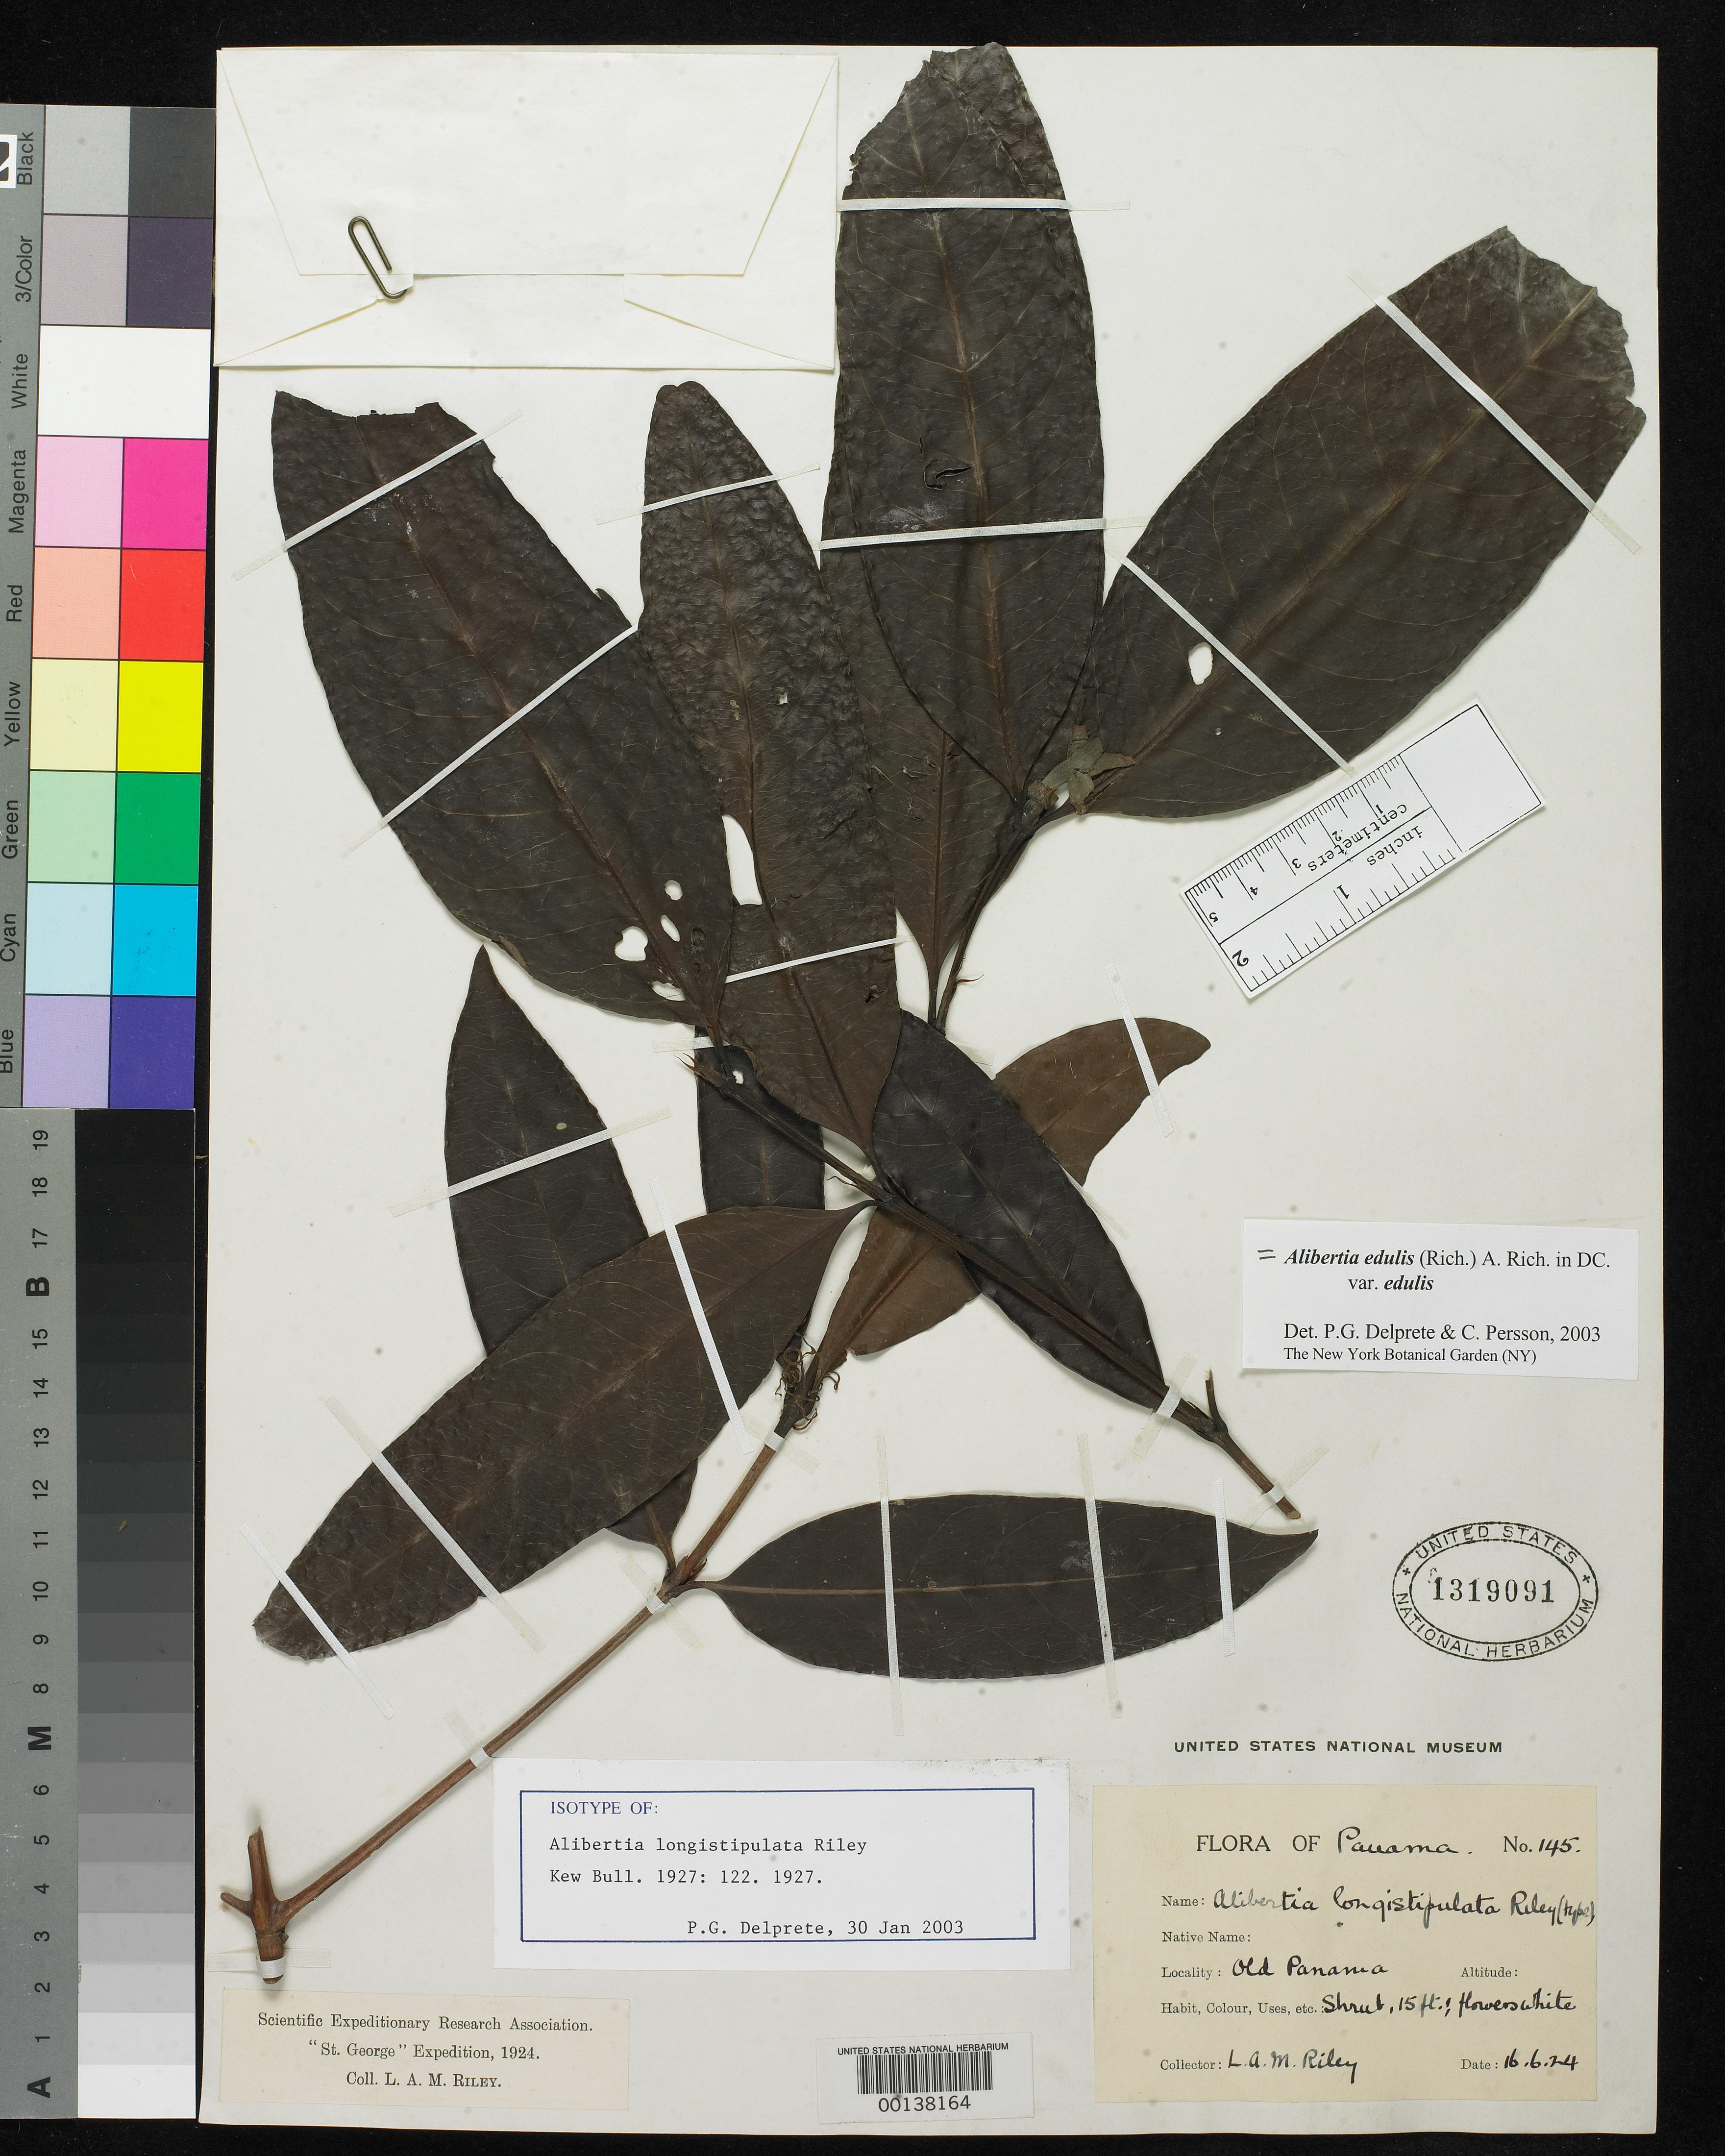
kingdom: Plantae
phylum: Tracheophyta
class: Magnoliopsida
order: Gentianales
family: Rubiaceae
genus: Alibertia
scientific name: Alibertia longistipulata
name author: L. Riley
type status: Isotype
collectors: L. A. M. Riley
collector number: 145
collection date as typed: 16 Jun 1924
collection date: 1924-06-16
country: Panama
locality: Old Panama.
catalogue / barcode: US 1319091